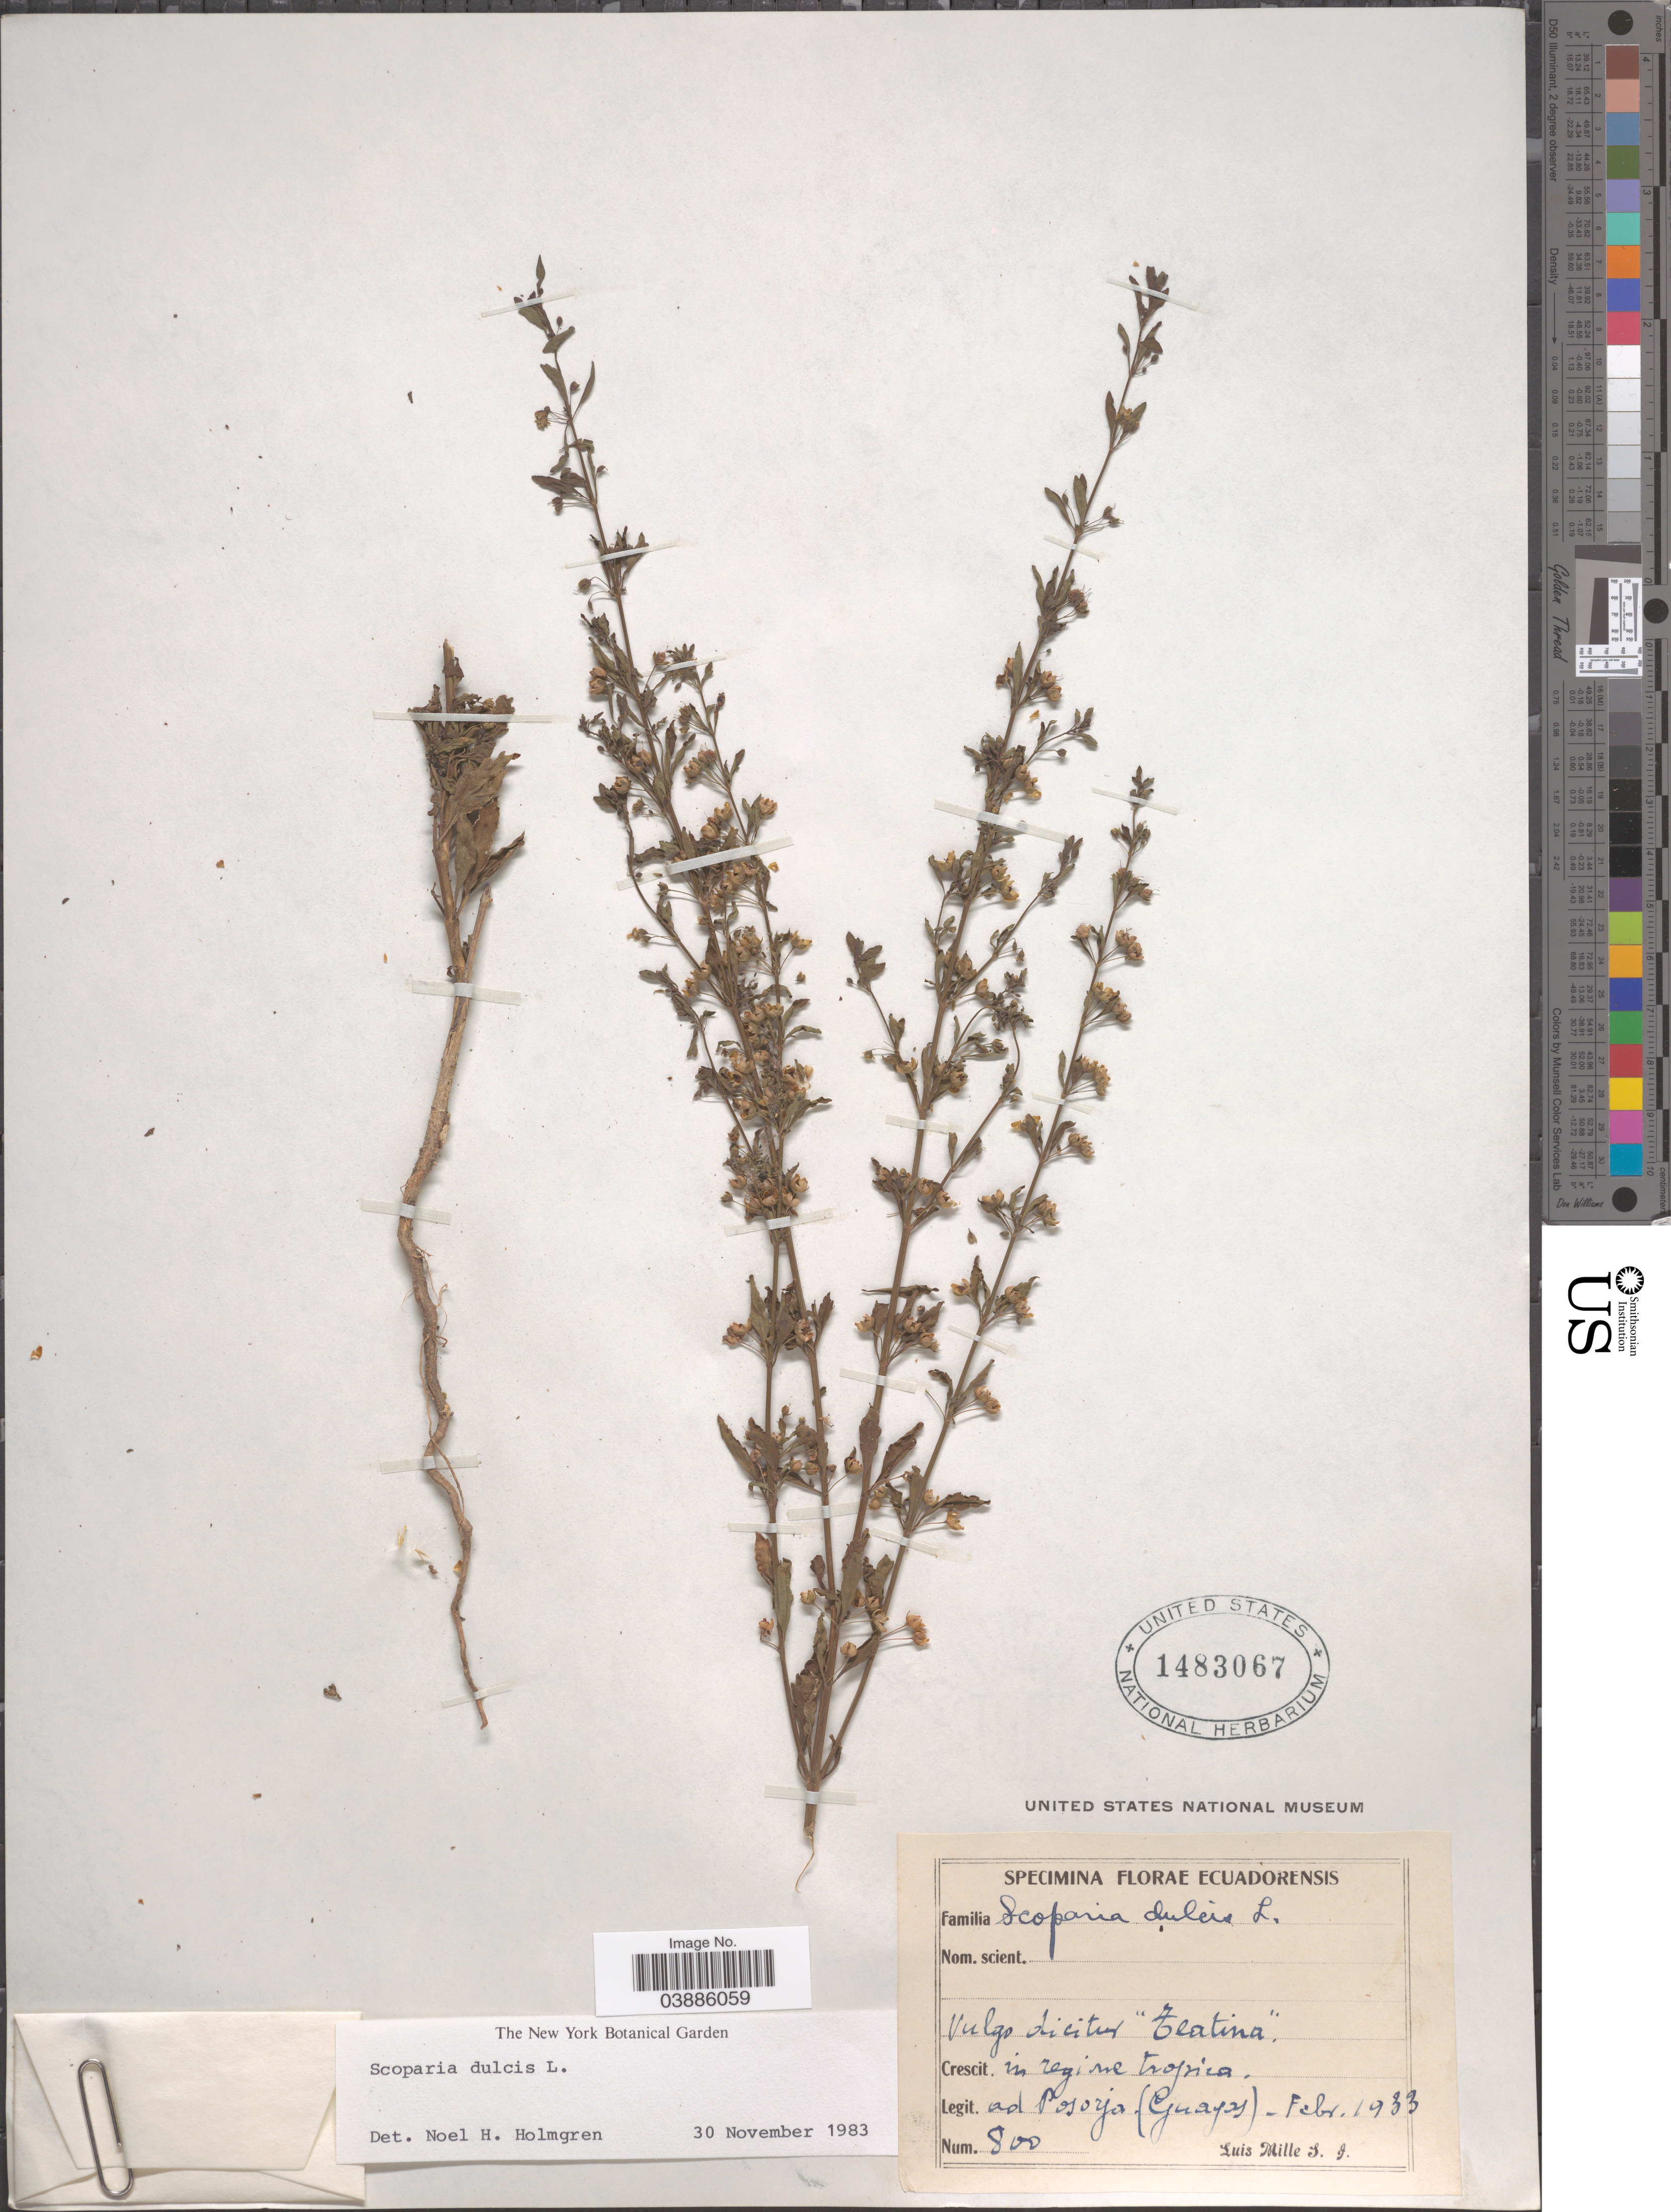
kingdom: Plantae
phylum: Tracheophyta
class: Magnoliopsida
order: Lamiales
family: Plantaginaceae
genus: Scoparia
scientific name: Scoparia dulcis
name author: L.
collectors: L. Mille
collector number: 800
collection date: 1933-02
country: Ecuador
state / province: Guayas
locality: Crescit in regime tropica. Ad Posorja.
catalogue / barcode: US 1483067